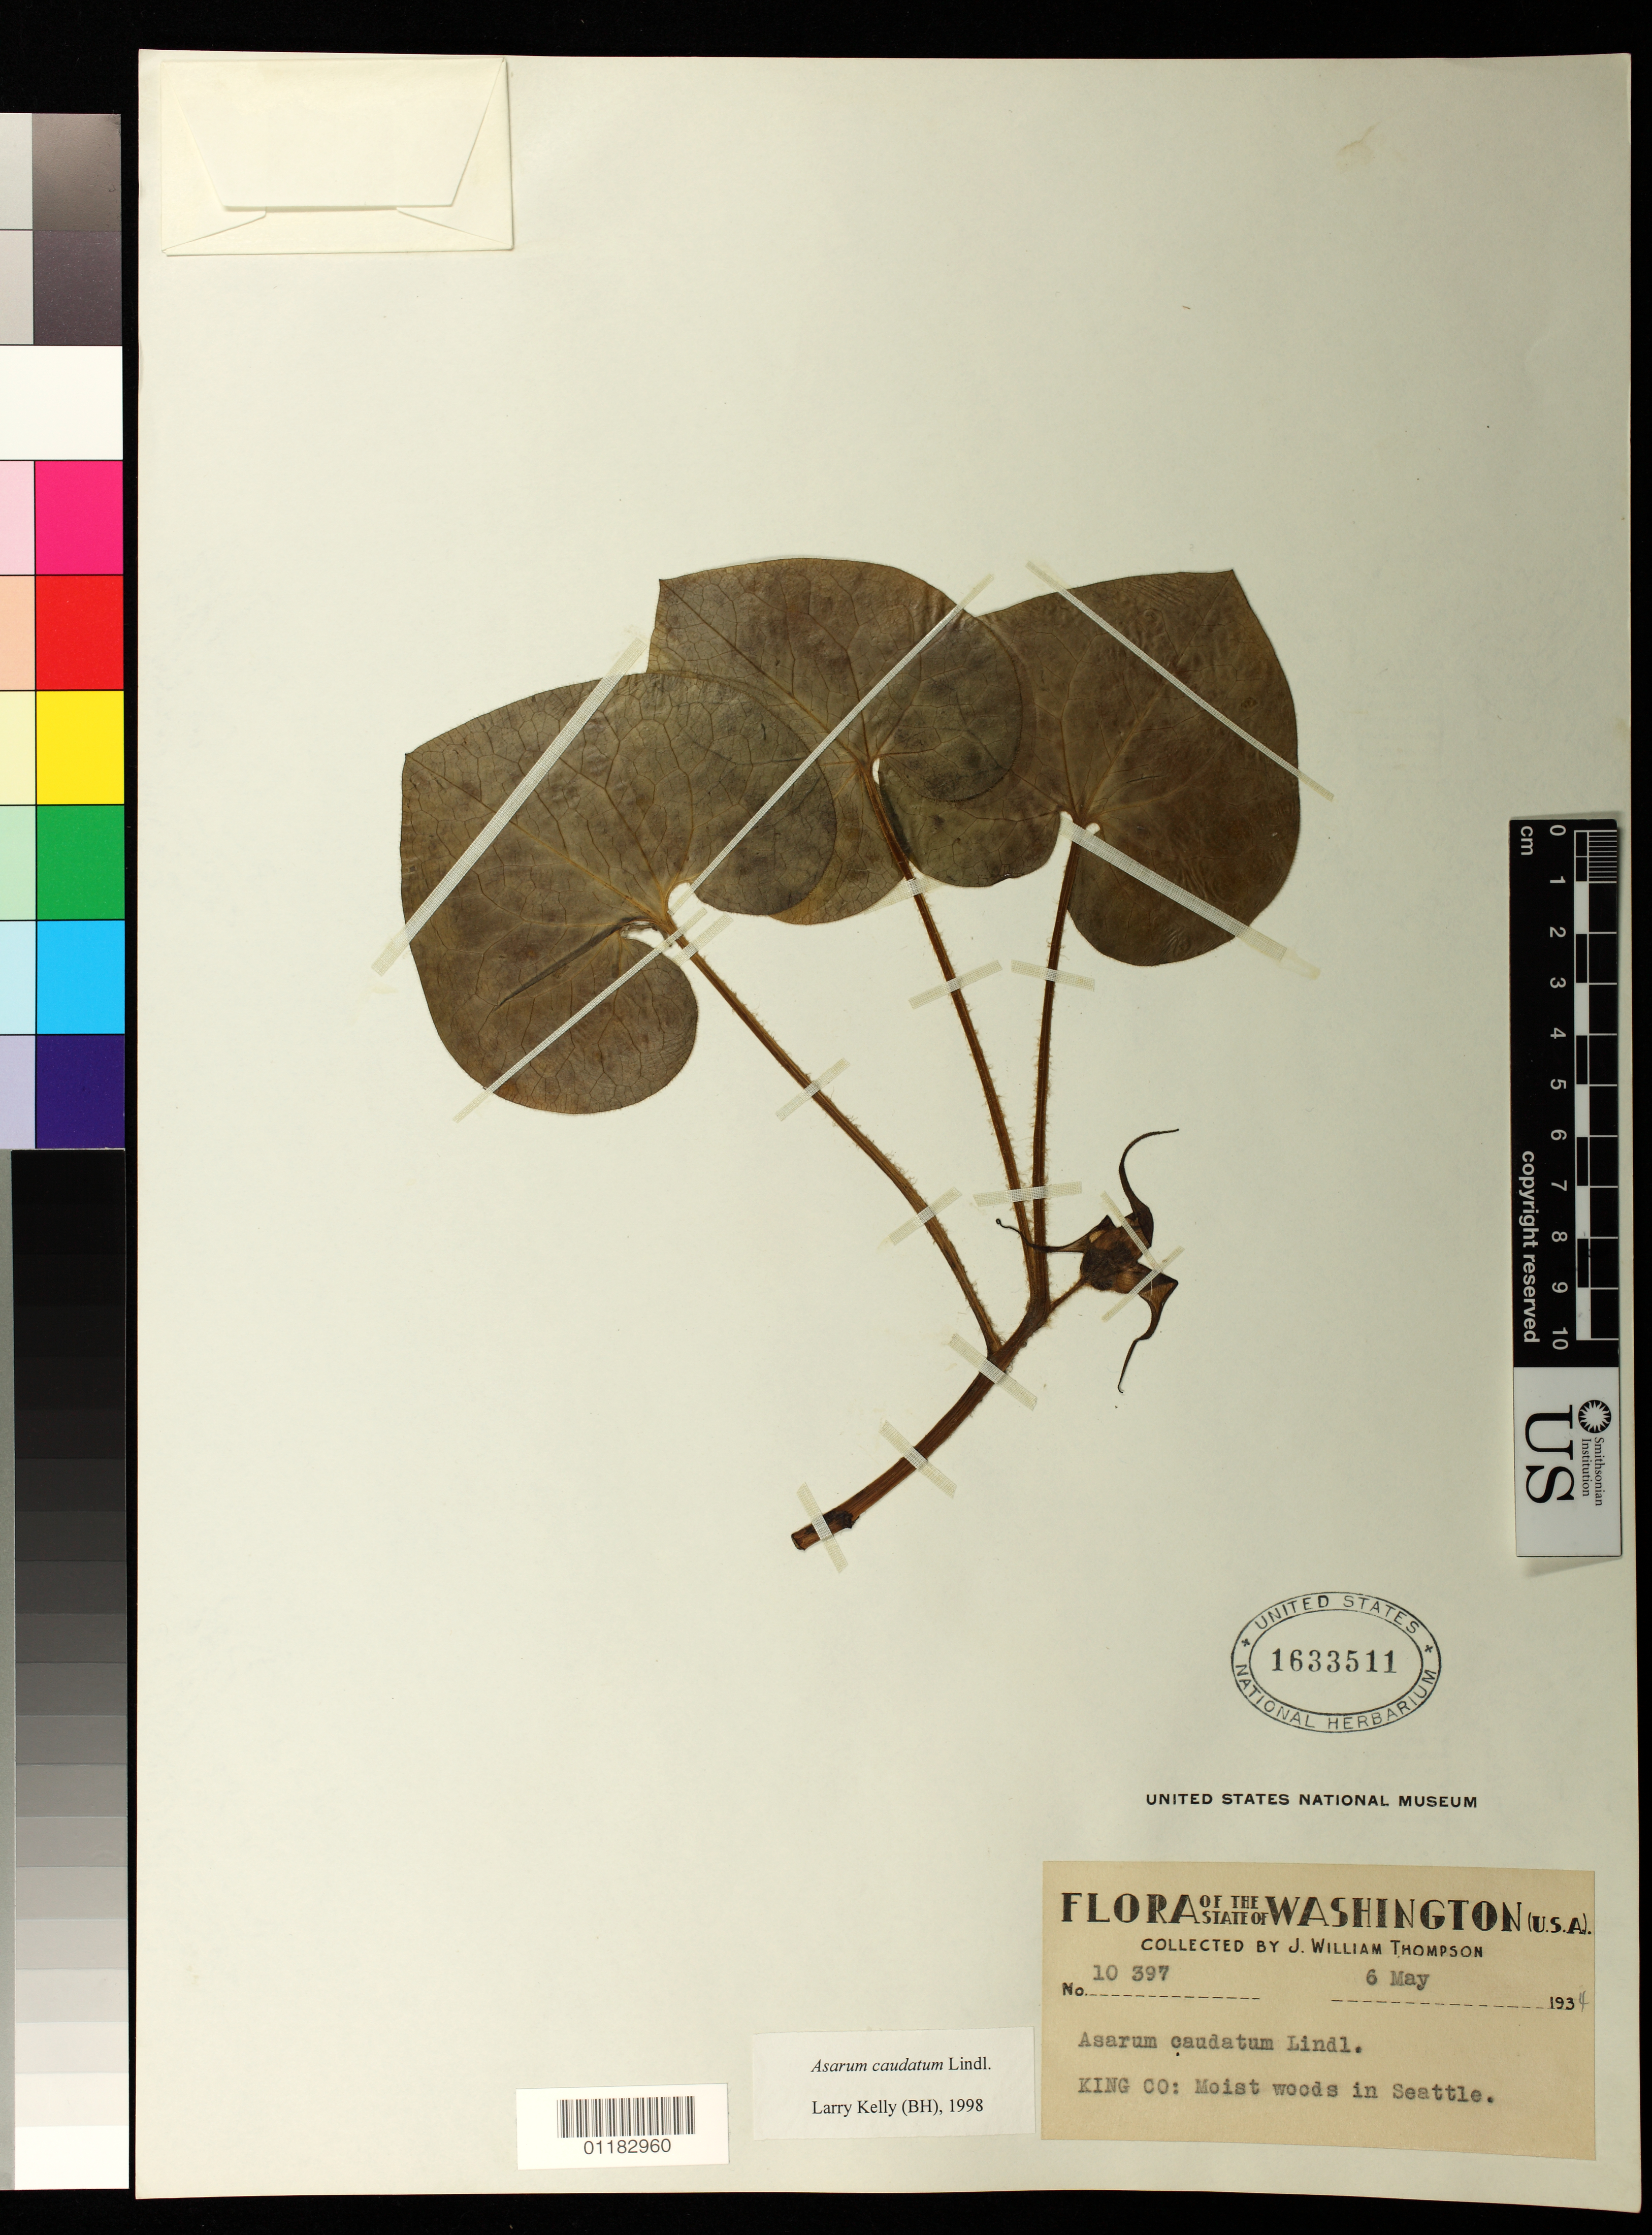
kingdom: Plantae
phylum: Tracheophyta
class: Magnoliopsida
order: Piperales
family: Aristolochiaceae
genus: Asarum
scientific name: Asarum canadense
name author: L.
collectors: J. W. Thompson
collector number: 10397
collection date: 1934-05-06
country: United States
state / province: Washington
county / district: King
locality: Moist woods in Seattle. King County.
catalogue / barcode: US 1633511